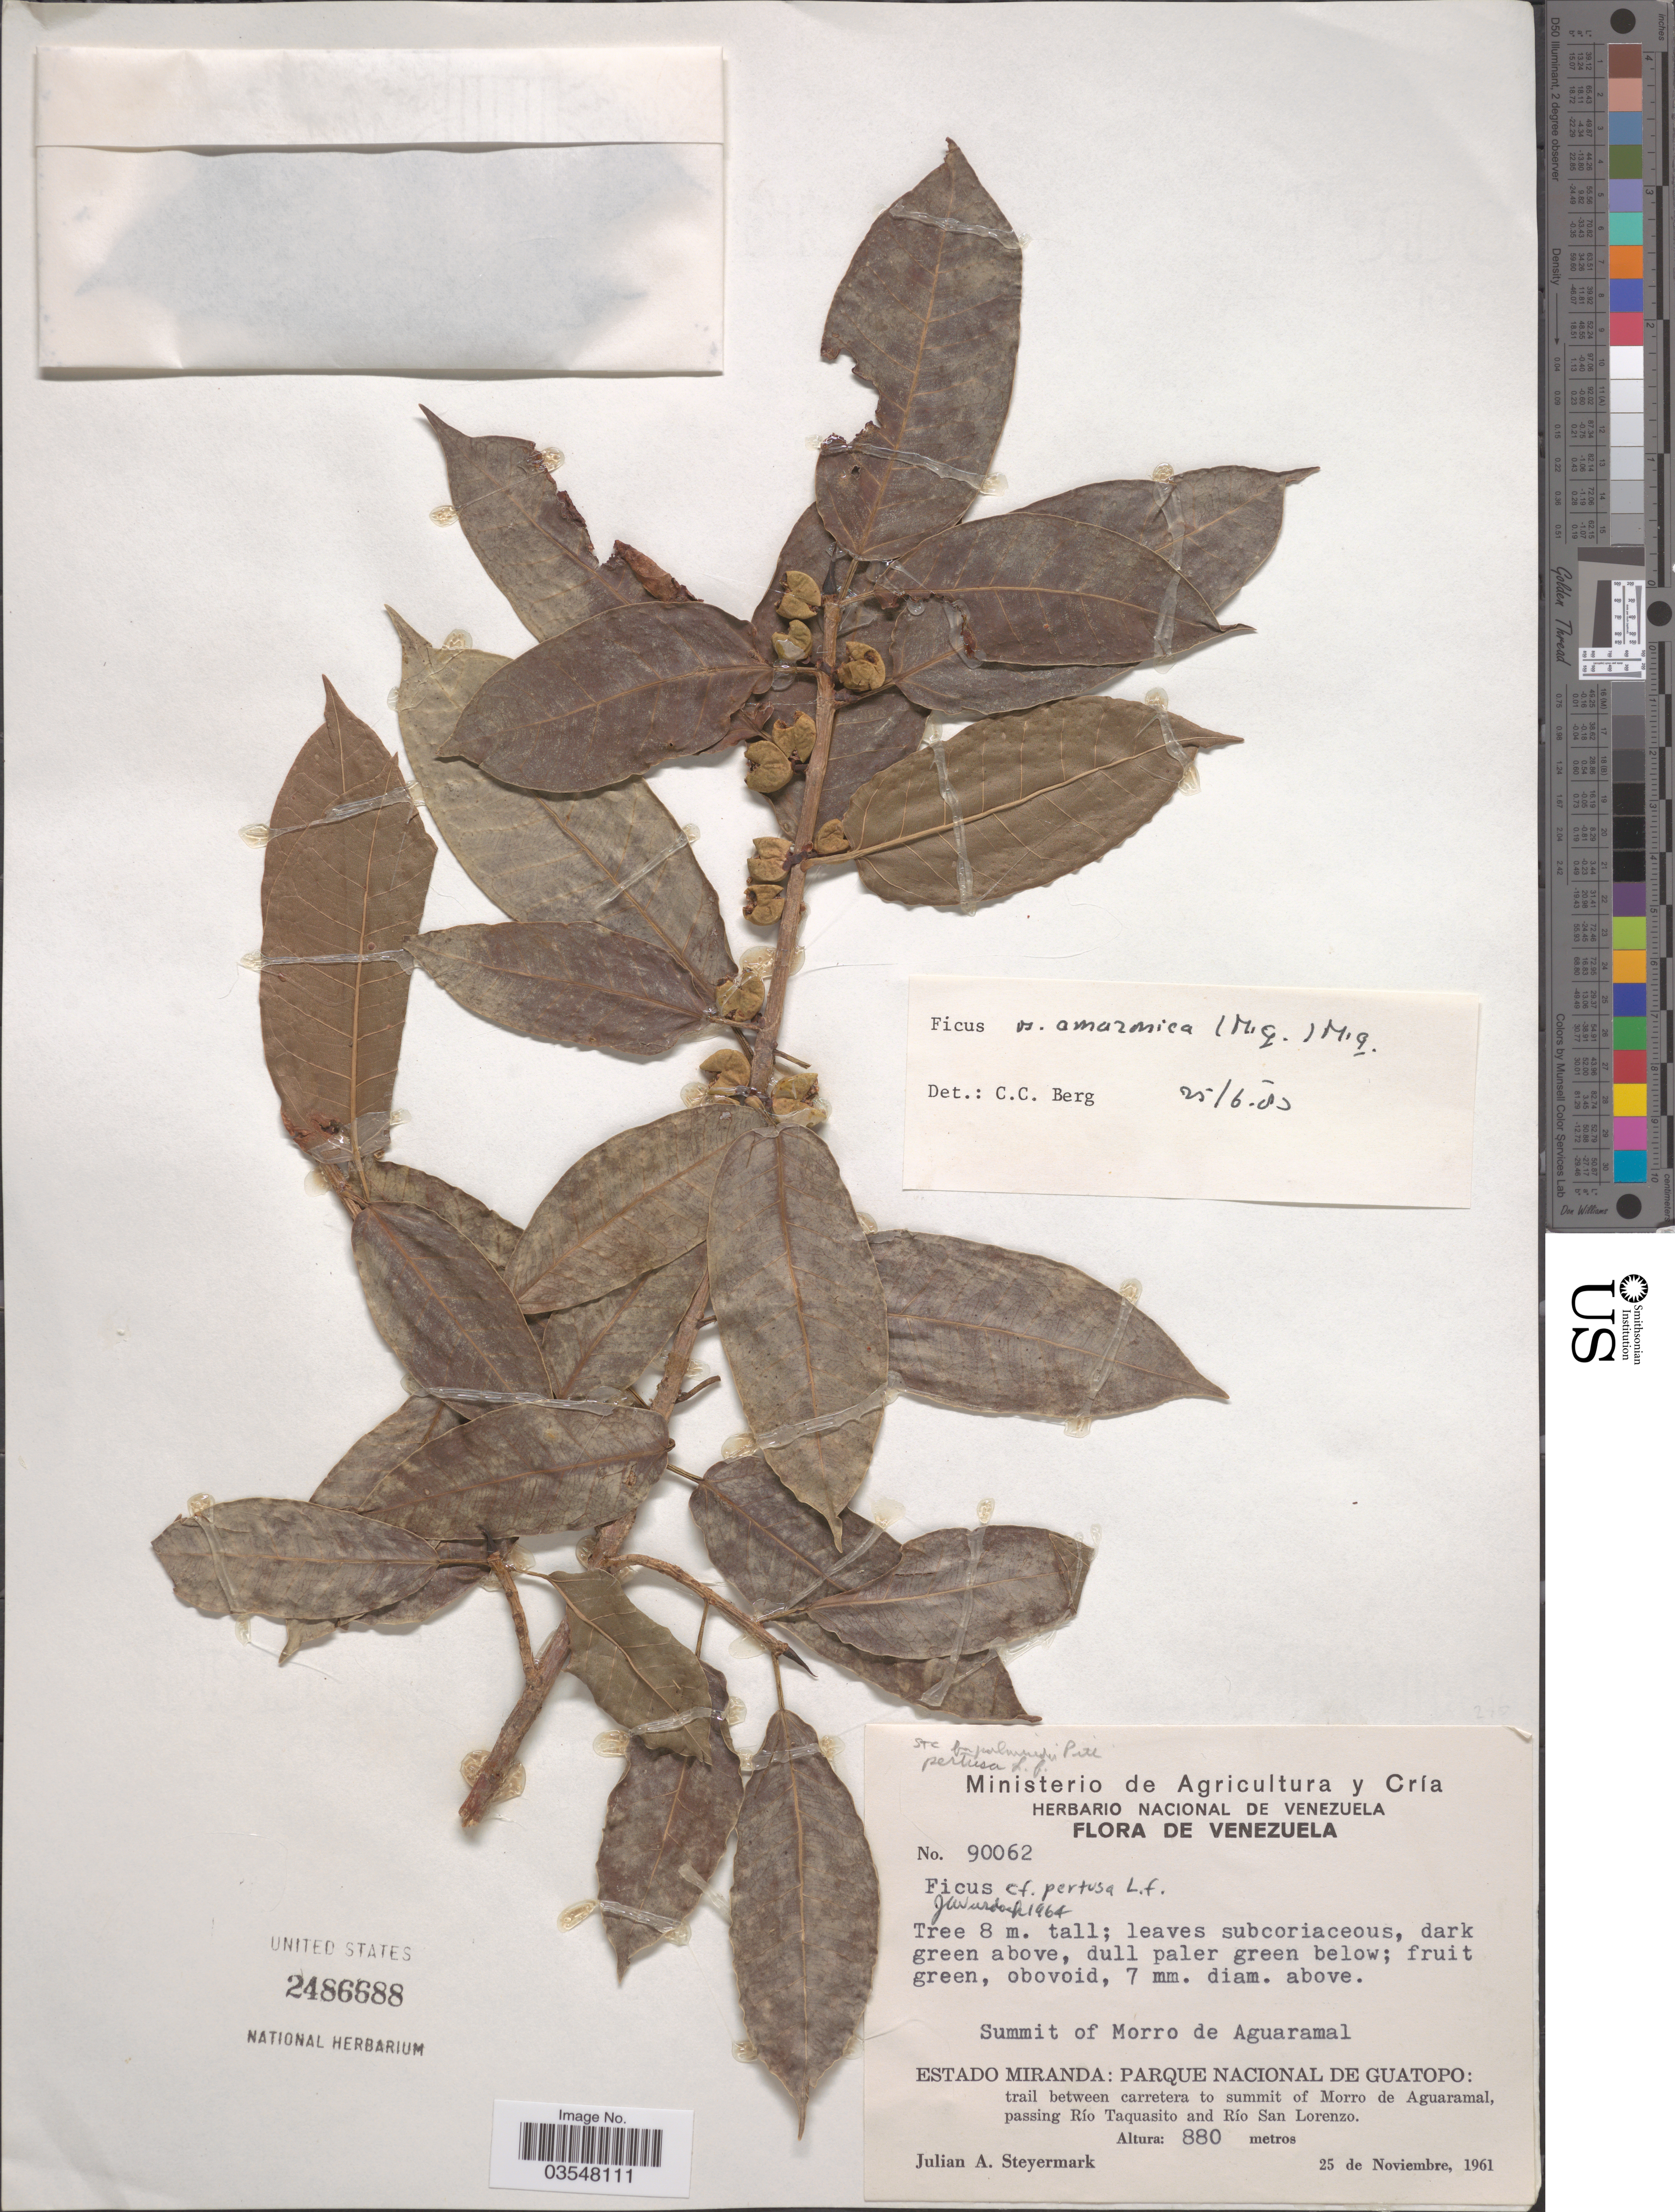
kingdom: Plantae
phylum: Tracheophyta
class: Magnoliopsida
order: Rosales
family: Moraceae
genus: Ficus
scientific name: Ficus amazonica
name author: (Miq.) Miq.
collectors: J. Steyermark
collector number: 90062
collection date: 1961-11-25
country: Venezuela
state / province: Miranda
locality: Summit of Morro de Aguaramal. Parque Nacional de Guatopo: trail between carretera to summit of Morro de Aguaramal, passing Río Taquasito and Río San Lorenzo.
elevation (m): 880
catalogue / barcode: US 2486688